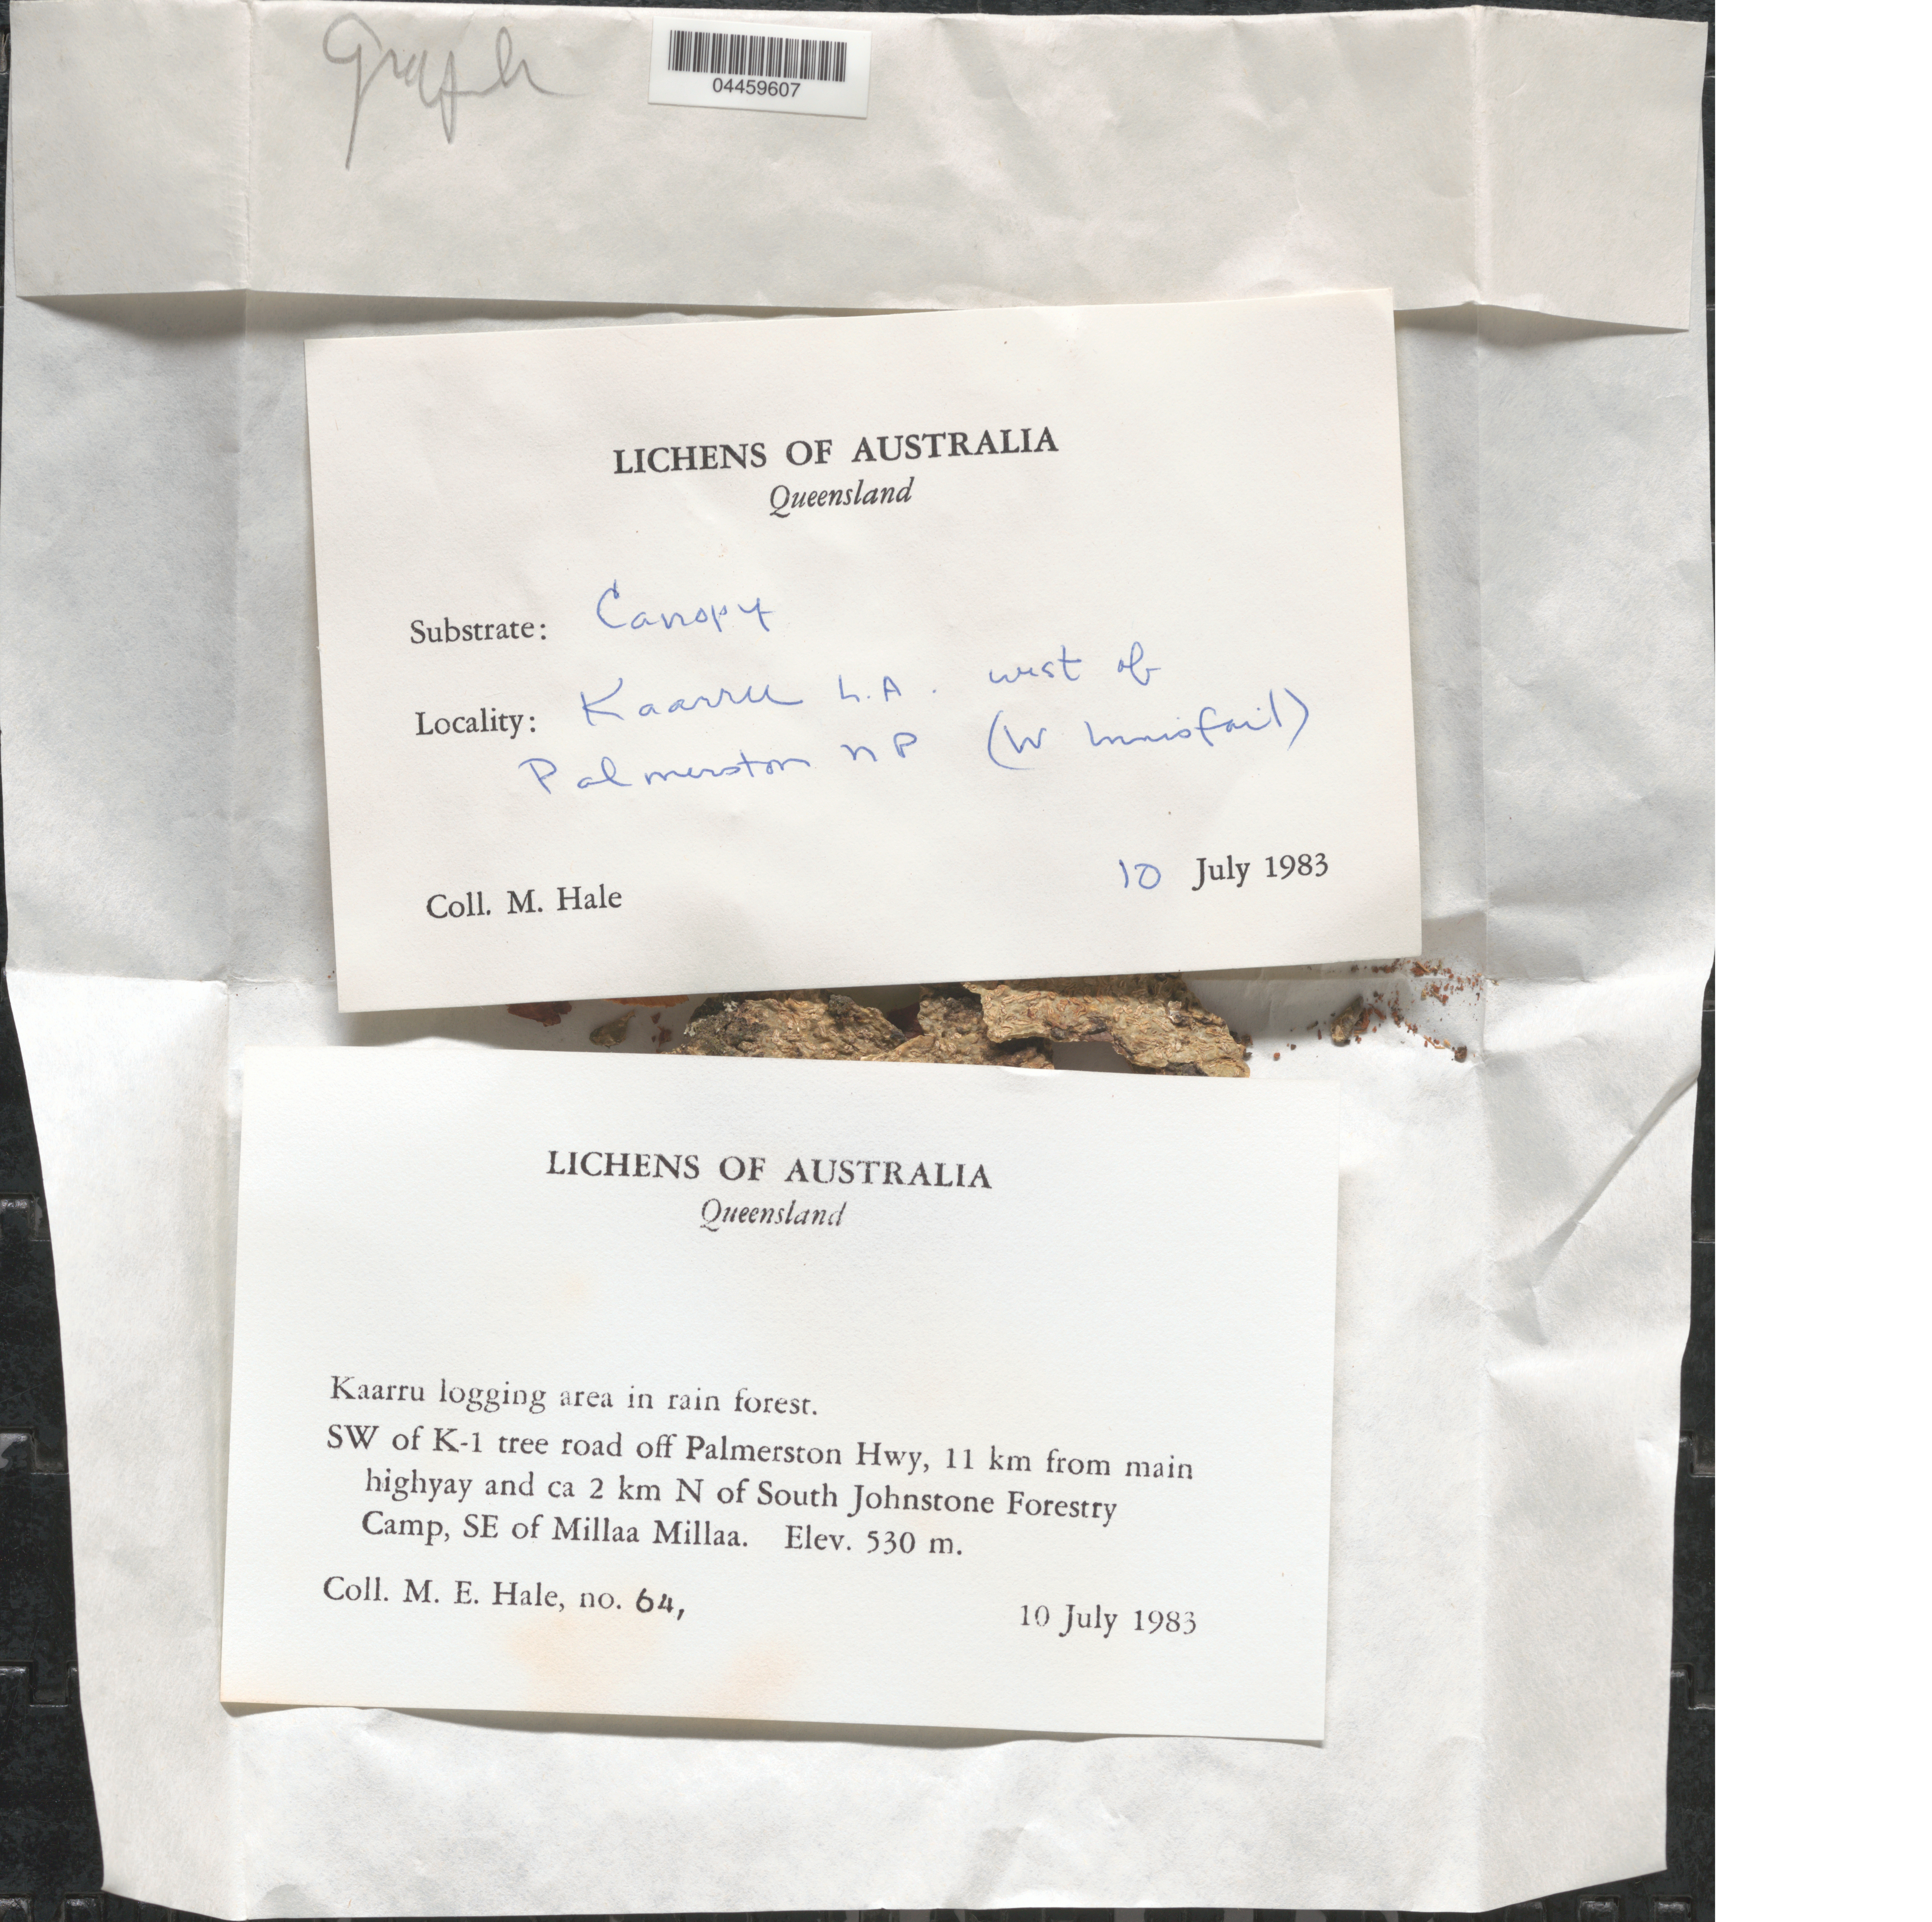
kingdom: Fungi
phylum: Ascomycota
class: Lecanoromycetes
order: Ostropales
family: Graphidaceae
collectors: M. Hale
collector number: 64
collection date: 1983-07-10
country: Australia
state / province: Queensland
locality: Kaarruu L.A. west of Palmerston N P (W Innisfail). SW of K-1 tree road off Palmerston Hwy, 11 km from main highyay and ca 2 km N of South Johnstone Forestry Camp, SE of Millaa Millaa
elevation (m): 530